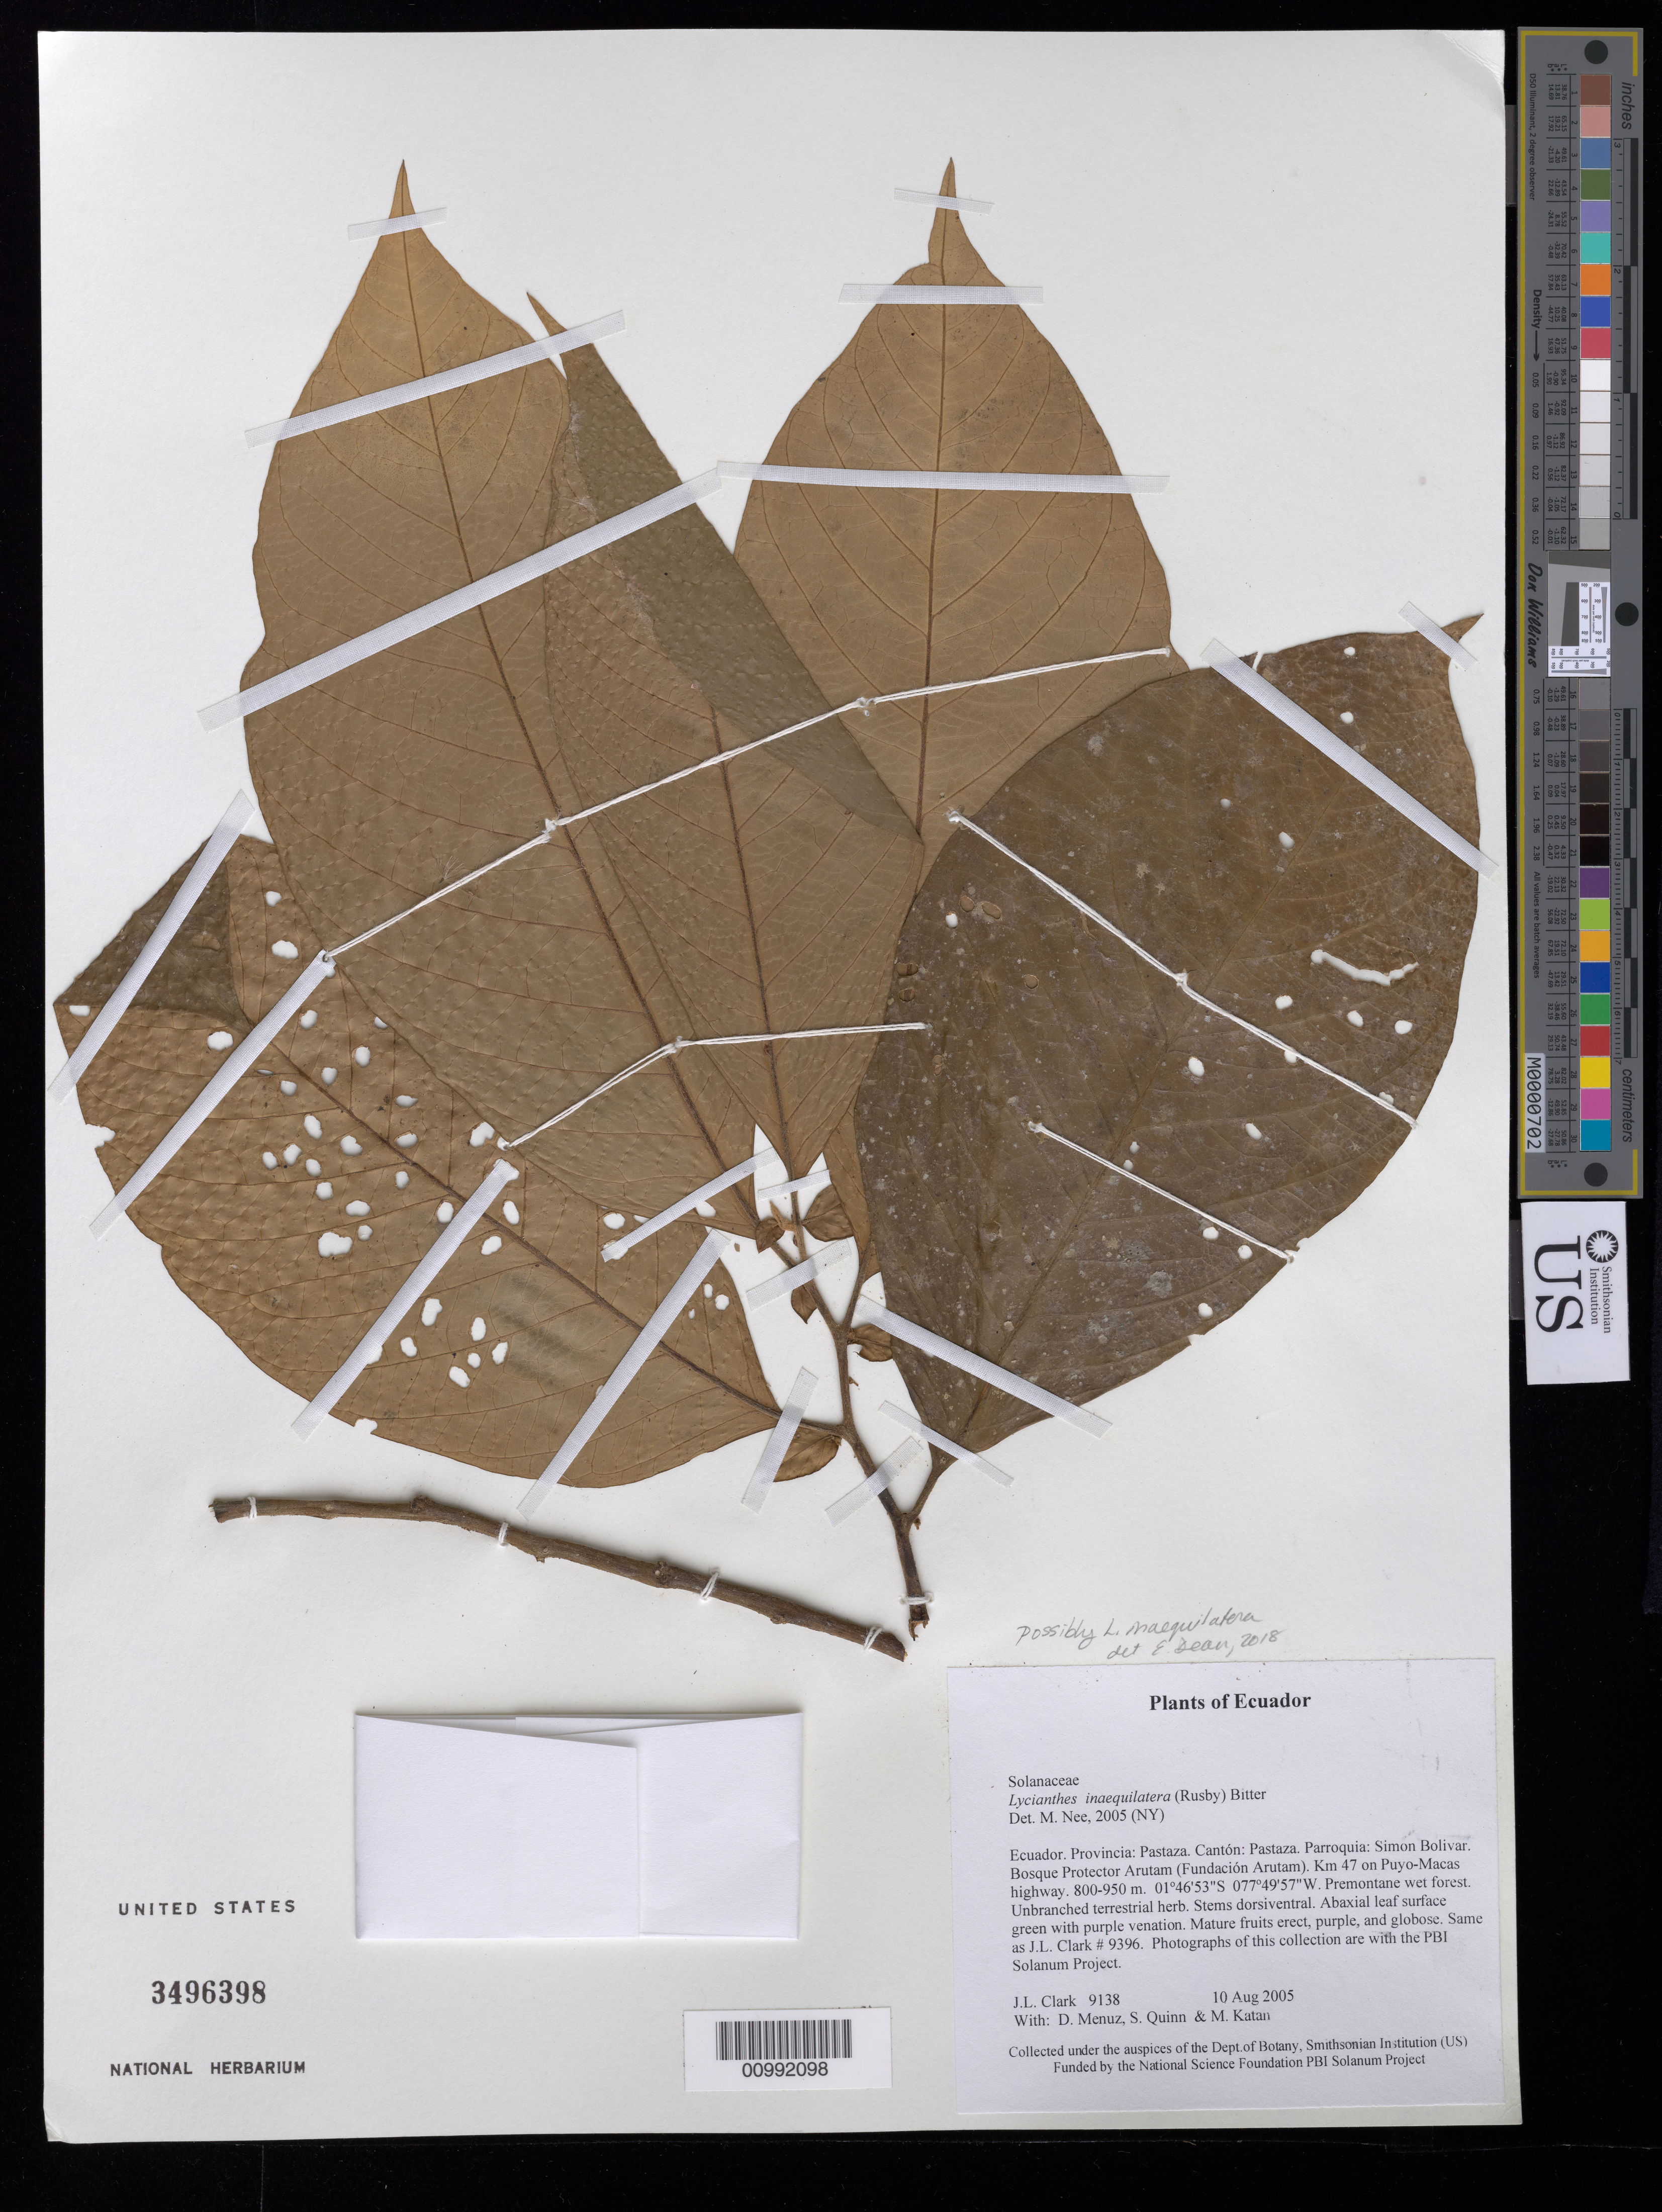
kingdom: Plantae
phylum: Tracheophyta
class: Magnoliopsida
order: Solanales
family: Solanaceae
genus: Lycianthes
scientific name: Lycianthes inaequilatera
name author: (Rusby) Bitter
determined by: Knapp, S. D.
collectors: J. L. Clark, D. Menuz, S. Quinn & M. Katan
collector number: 9138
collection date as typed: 10 Aug 2005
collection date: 2005-08-10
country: Ecuador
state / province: Pastaza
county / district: Pastaza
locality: Parroquia: Simon Bolivar. Bosque Protector Arutam (Fundación Arutam). Km 47 on Puyo-Macas highway.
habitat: Premontane wet forest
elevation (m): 800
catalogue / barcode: US 3496398